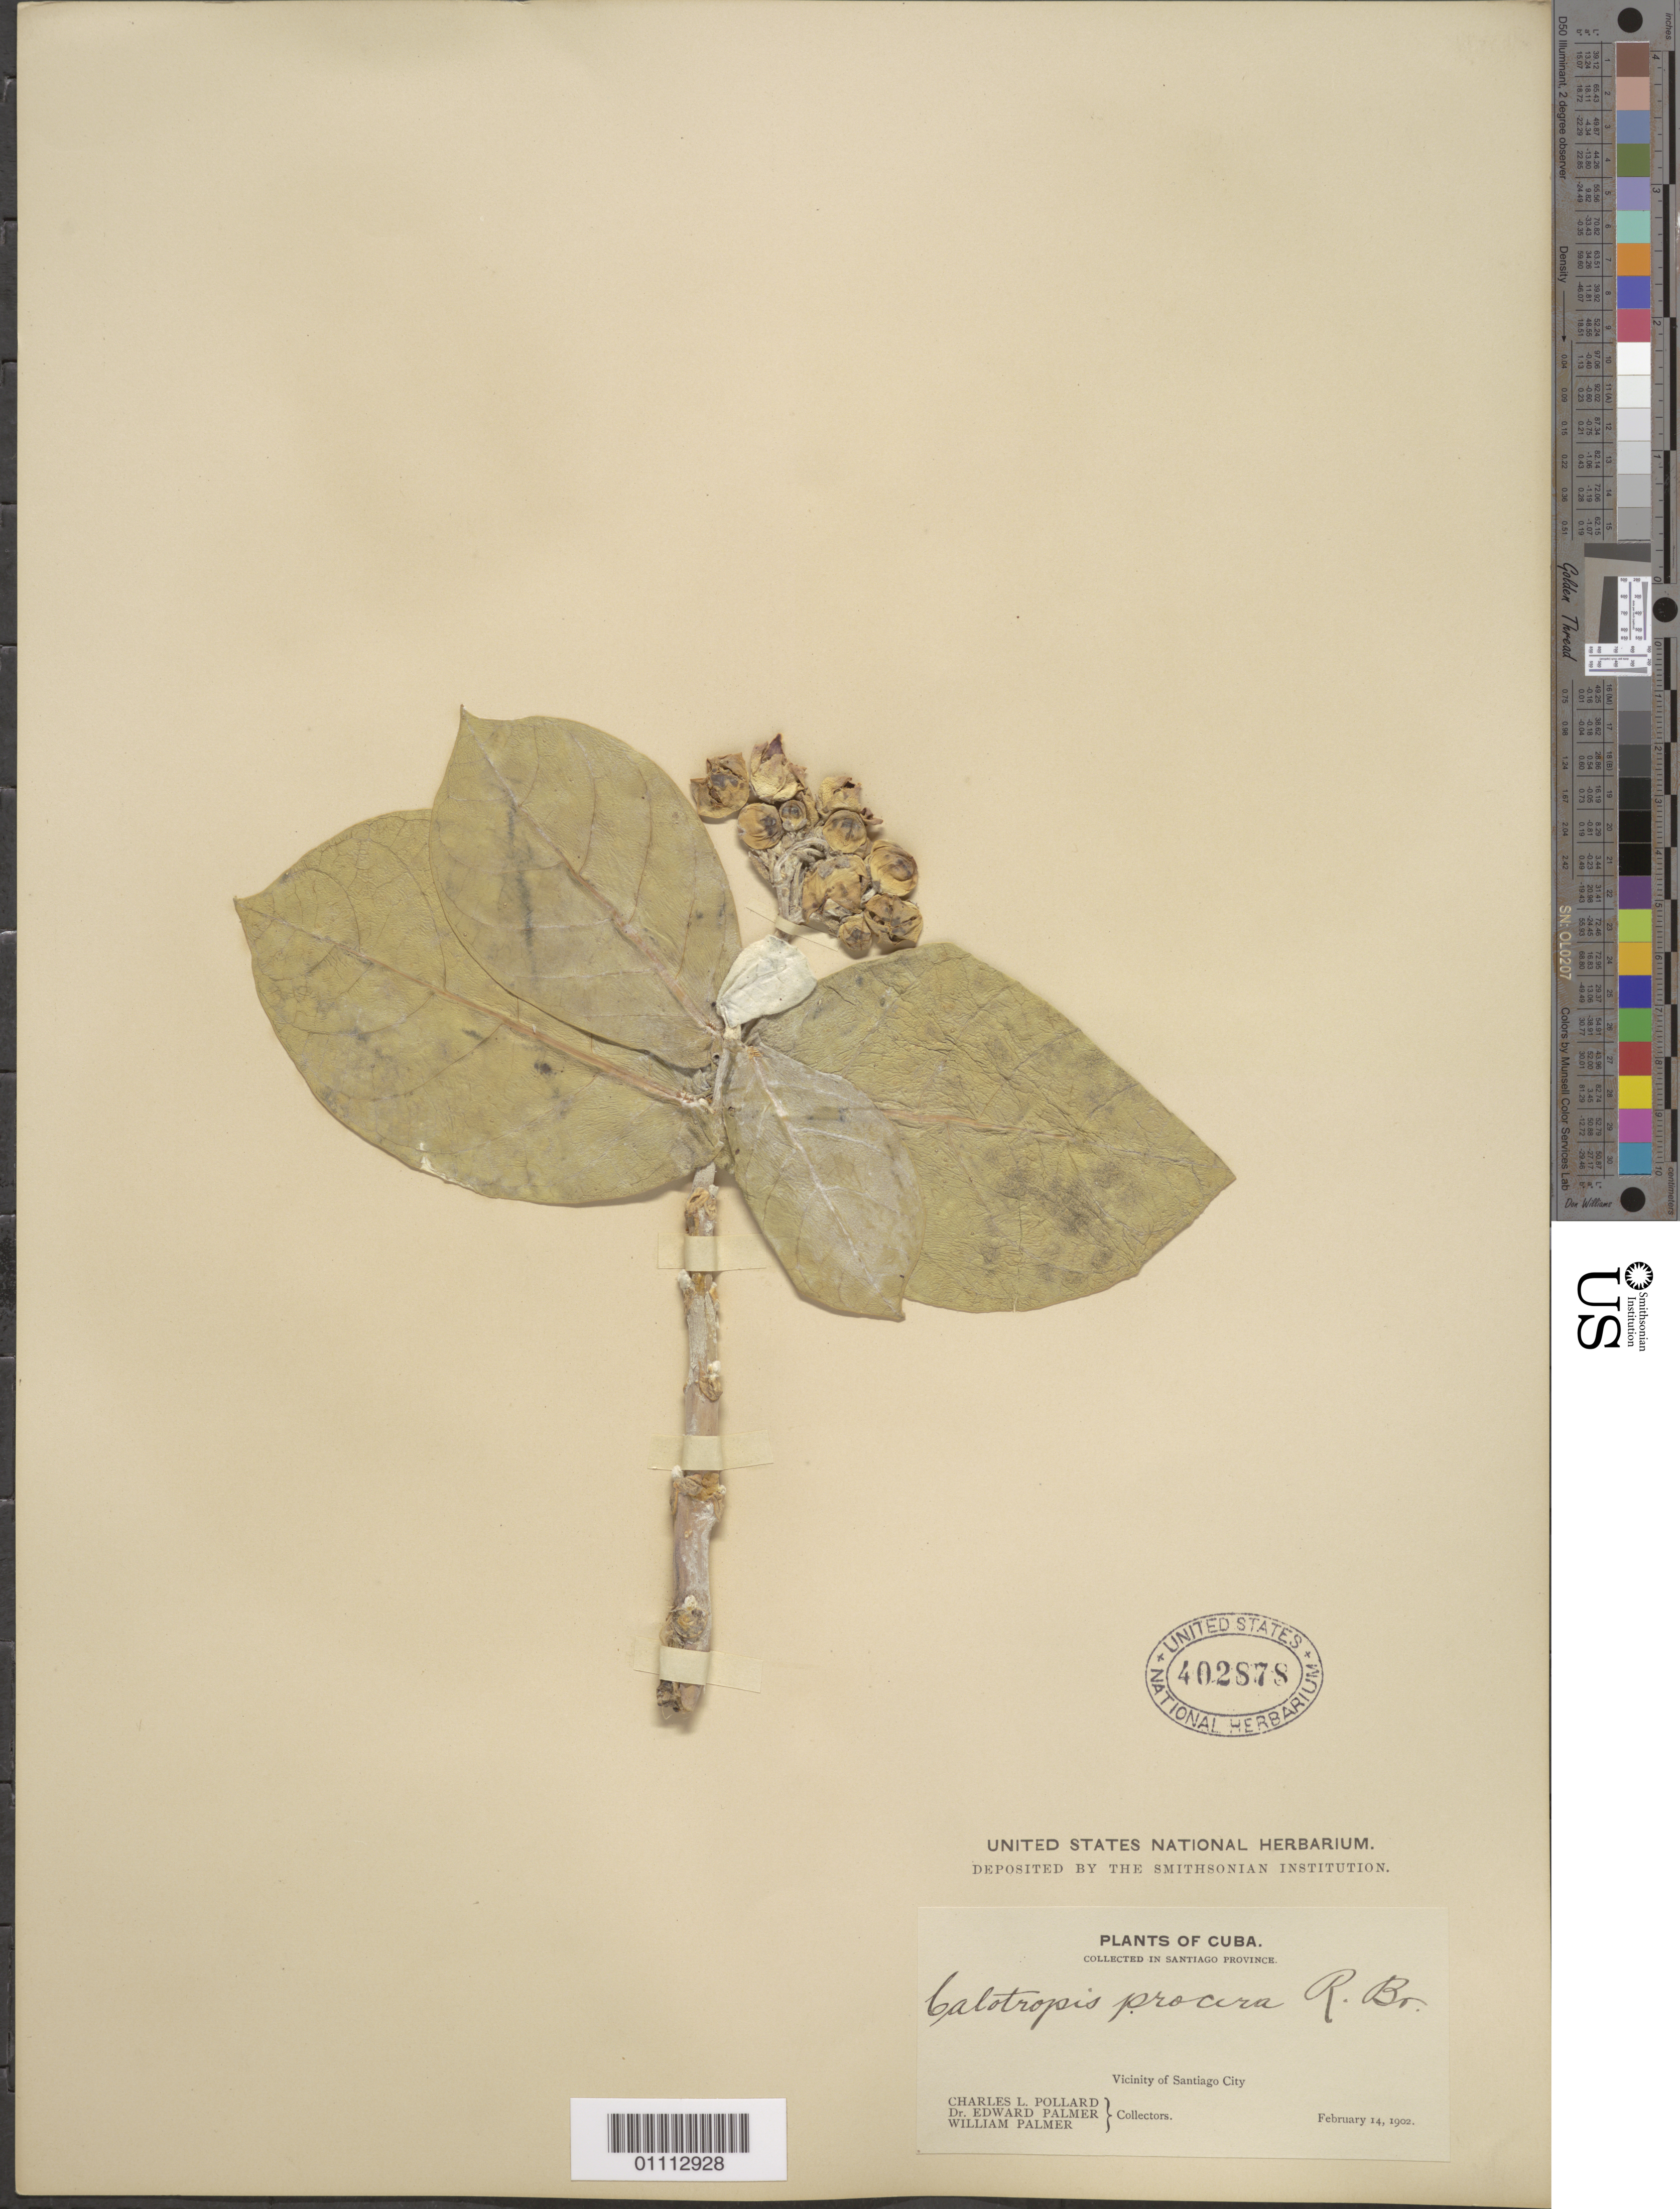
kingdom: Plantae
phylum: Tracheophyta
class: Magnoliopsida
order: Gentianales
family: Apocynaceae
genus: Calotropis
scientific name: Calotropis procera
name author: (Aiton) W.T. Aiton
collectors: C. L. Pollard, E. Palmer & W. Palmer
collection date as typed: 14 Feb 1902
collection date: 1902-02-14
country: Cuba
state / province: Santiago de Cuba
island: Cuba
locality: Vicinity of Santiago City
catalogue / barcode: US 402878